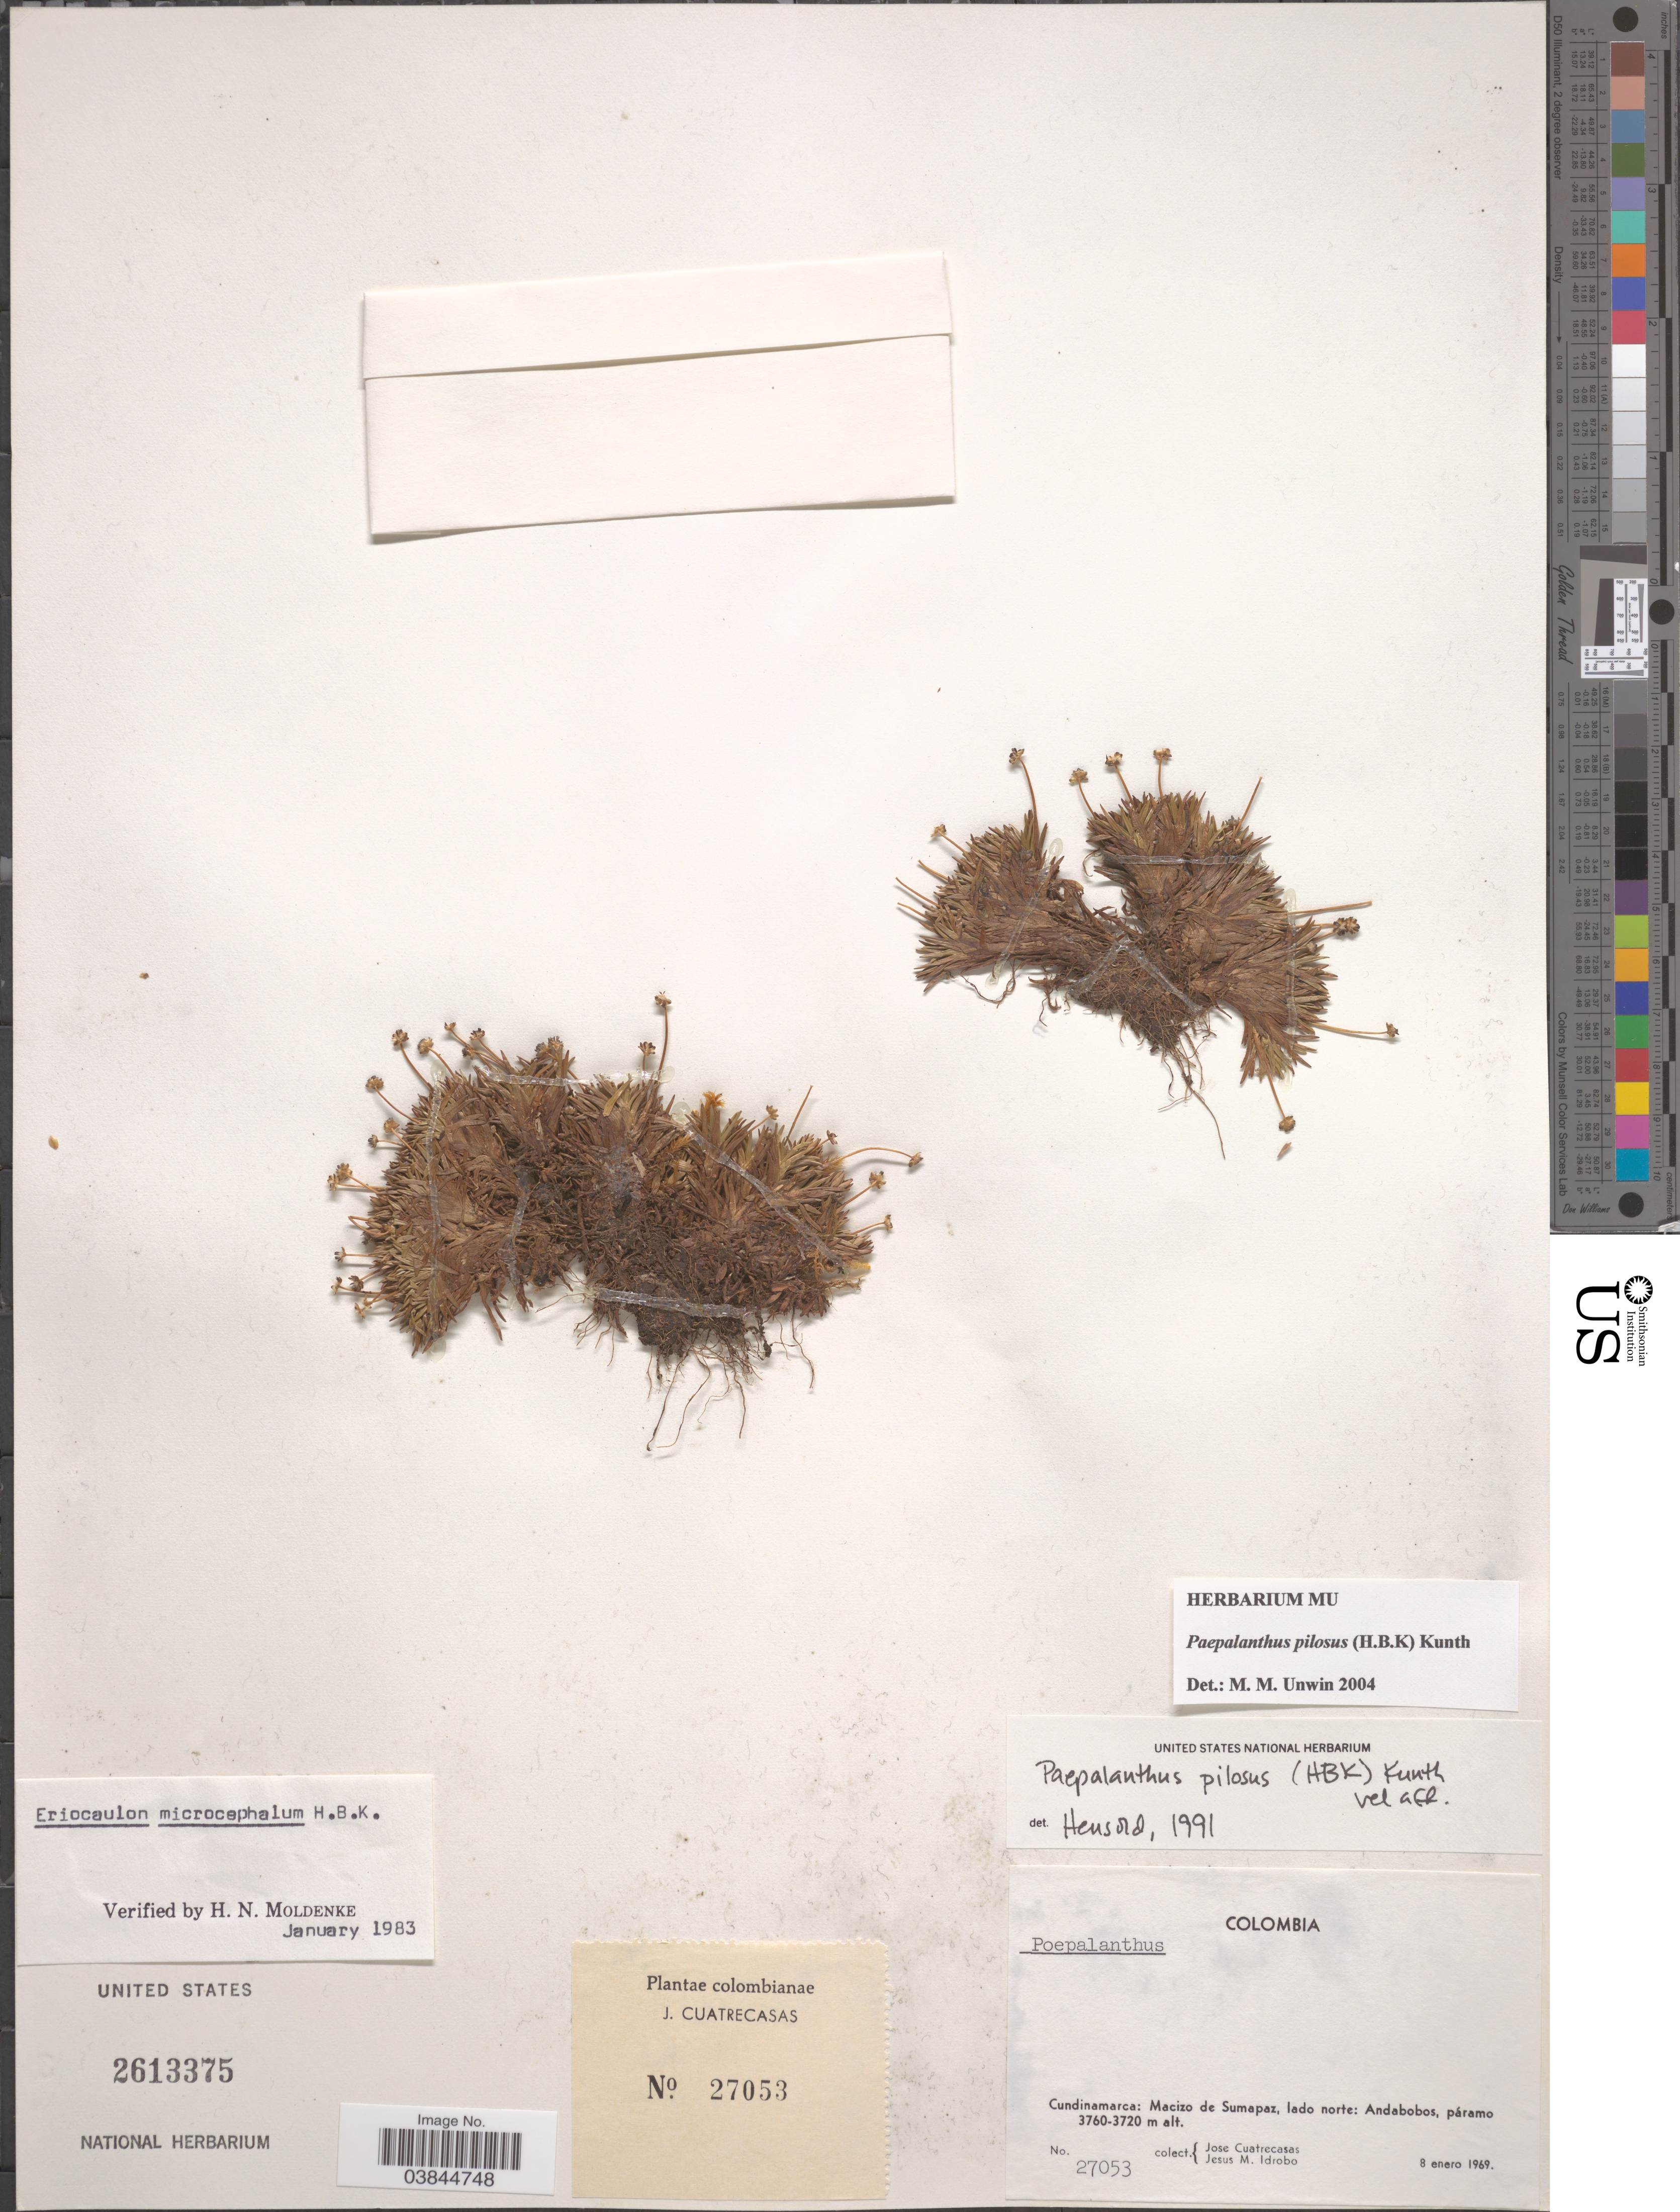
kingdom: Plantae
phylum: Tracheophyta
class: Liliopsida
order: Poales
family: Eriocaulaceae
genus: Paepalanthus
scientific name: Paepalanthus pilosus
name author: (Kunth) Kunth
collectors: J. Cuatrecasas & J. M. Idrobo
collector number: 27053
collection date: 1969-01-08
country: Colombia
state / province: Cundinamarca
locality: Macizo de Sumapaz, lado norte: Andabobos, páramo.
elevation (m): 3720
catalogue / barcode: US 2613375